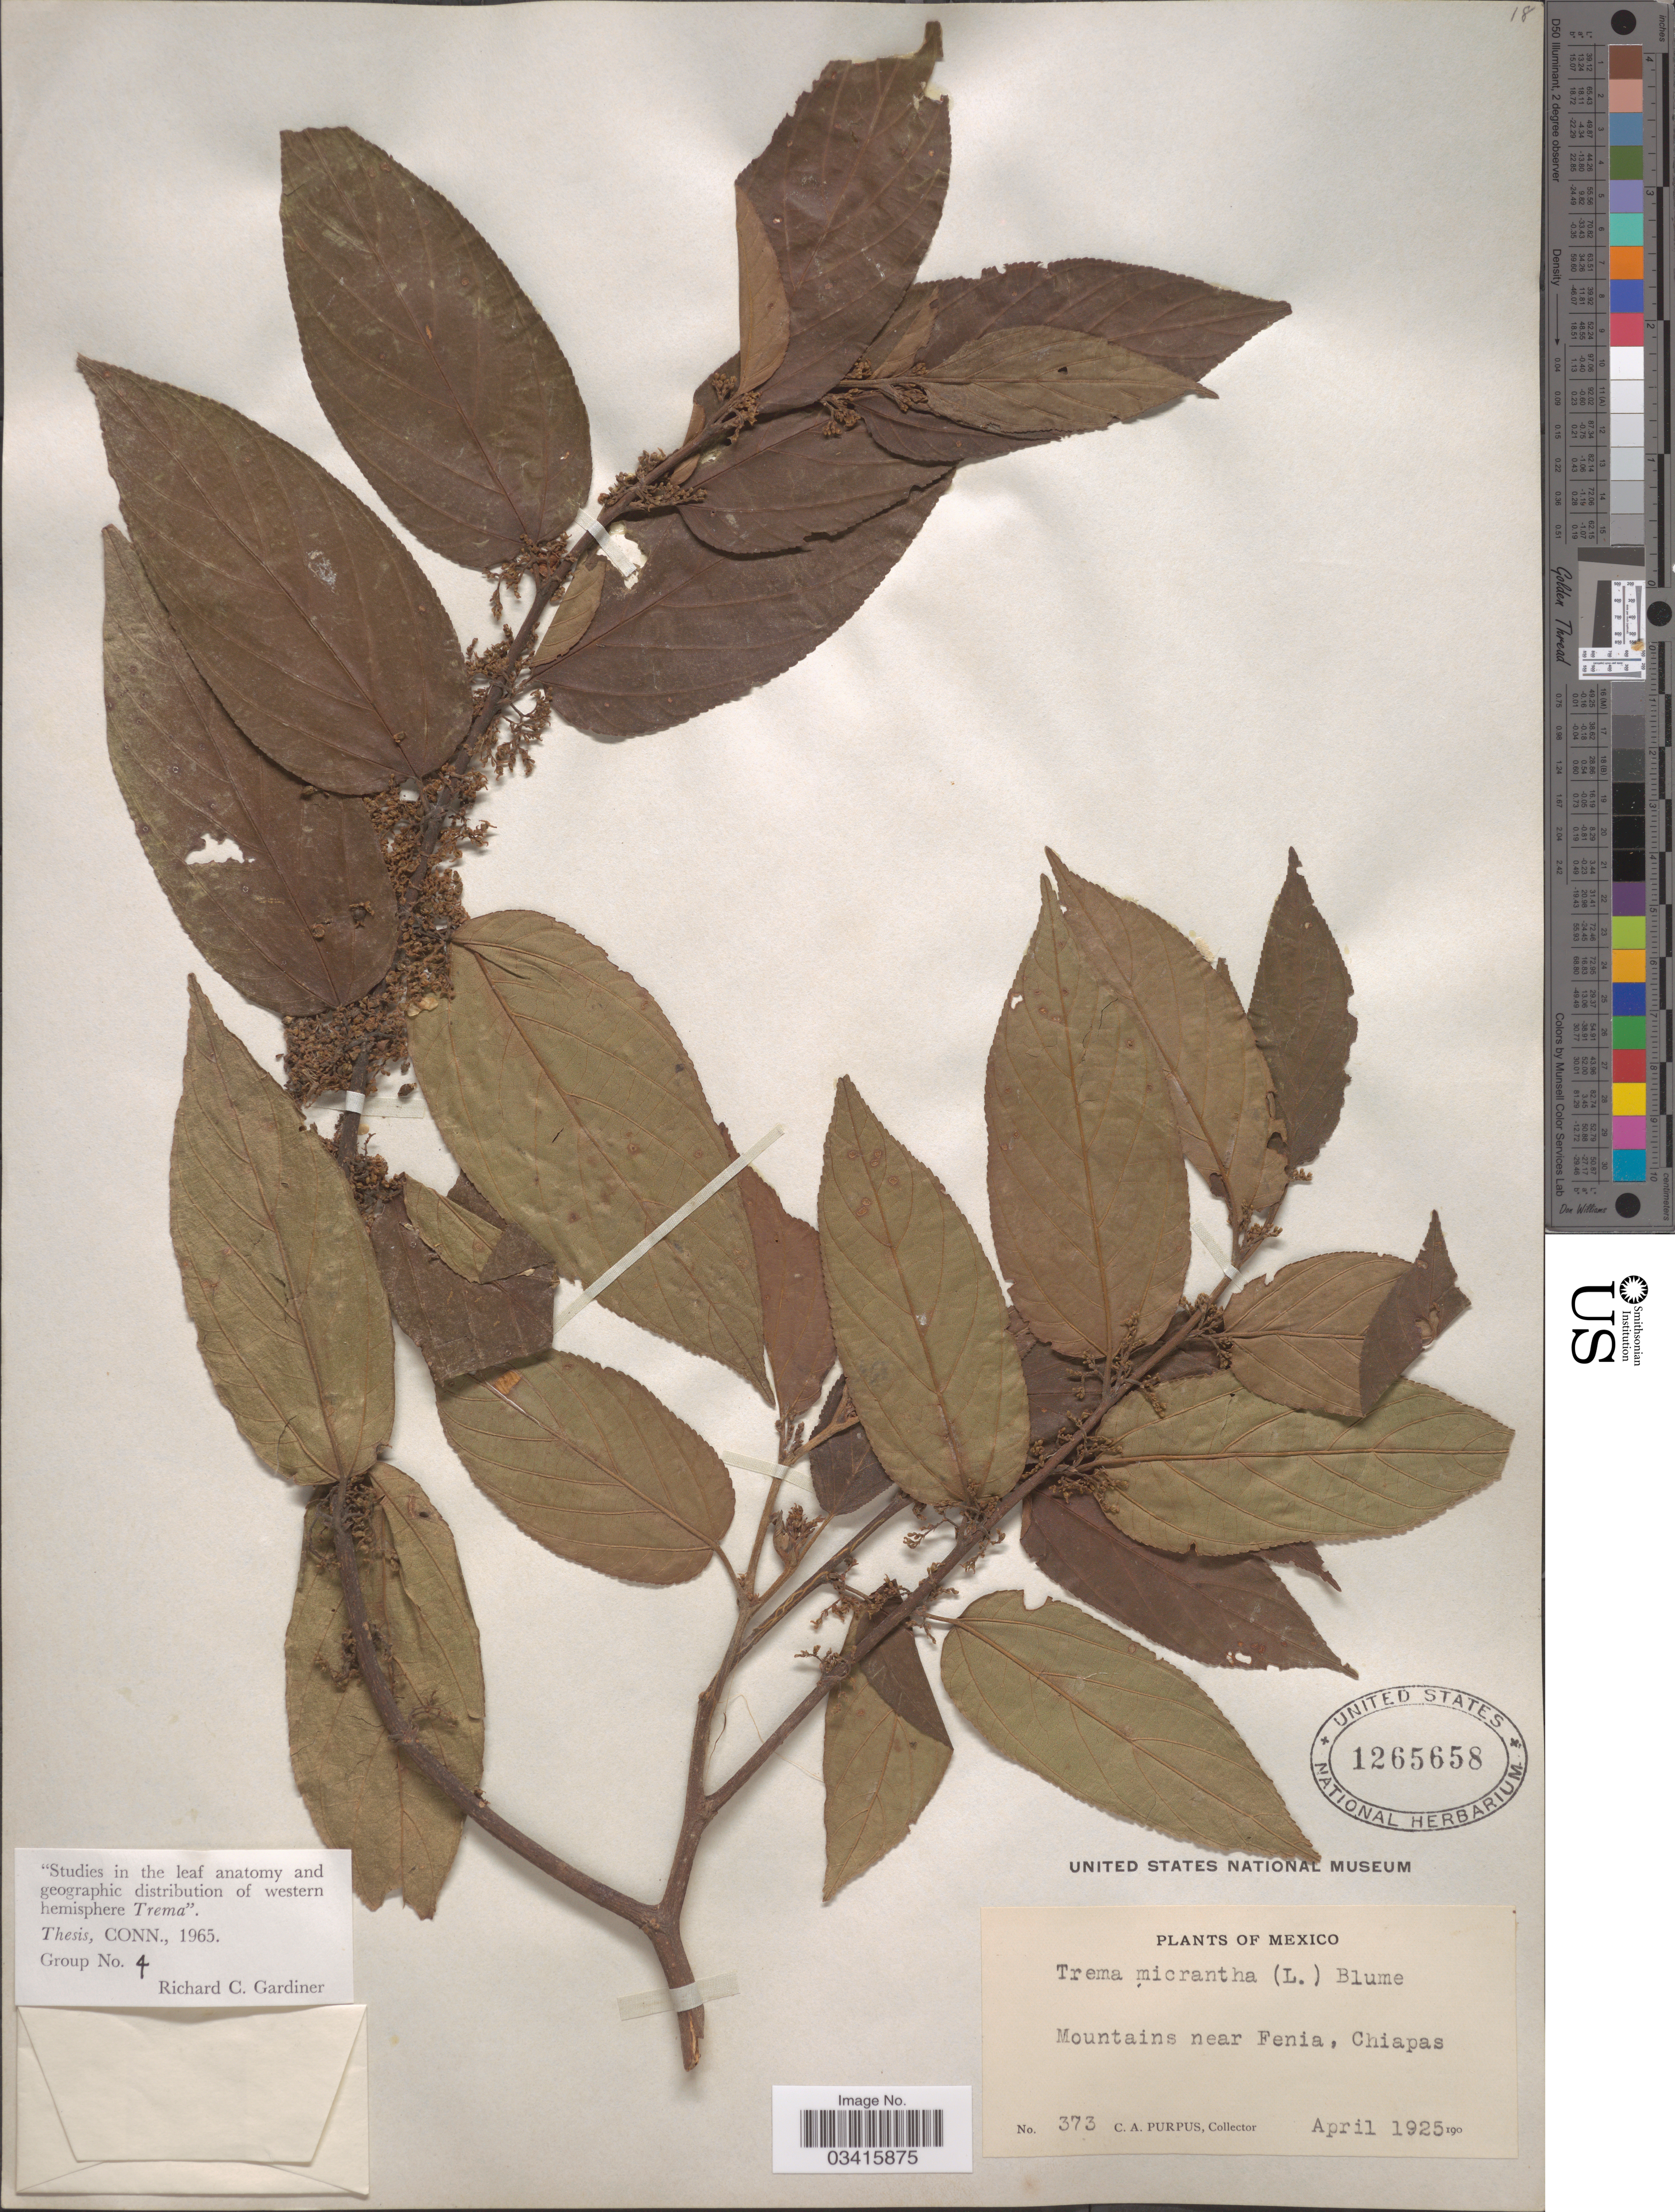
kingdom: Plantae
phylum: Tracheophyta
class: Magnoliopsida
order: Rosales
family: Cannabaceae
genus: Trema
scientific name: Trema micranthum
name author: (L.) Blume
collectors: C. A. Purpus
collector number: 373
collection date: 1925-04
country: Mexico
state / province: Chiapas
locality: Mountains near Fenia.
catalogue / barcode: US 1265658